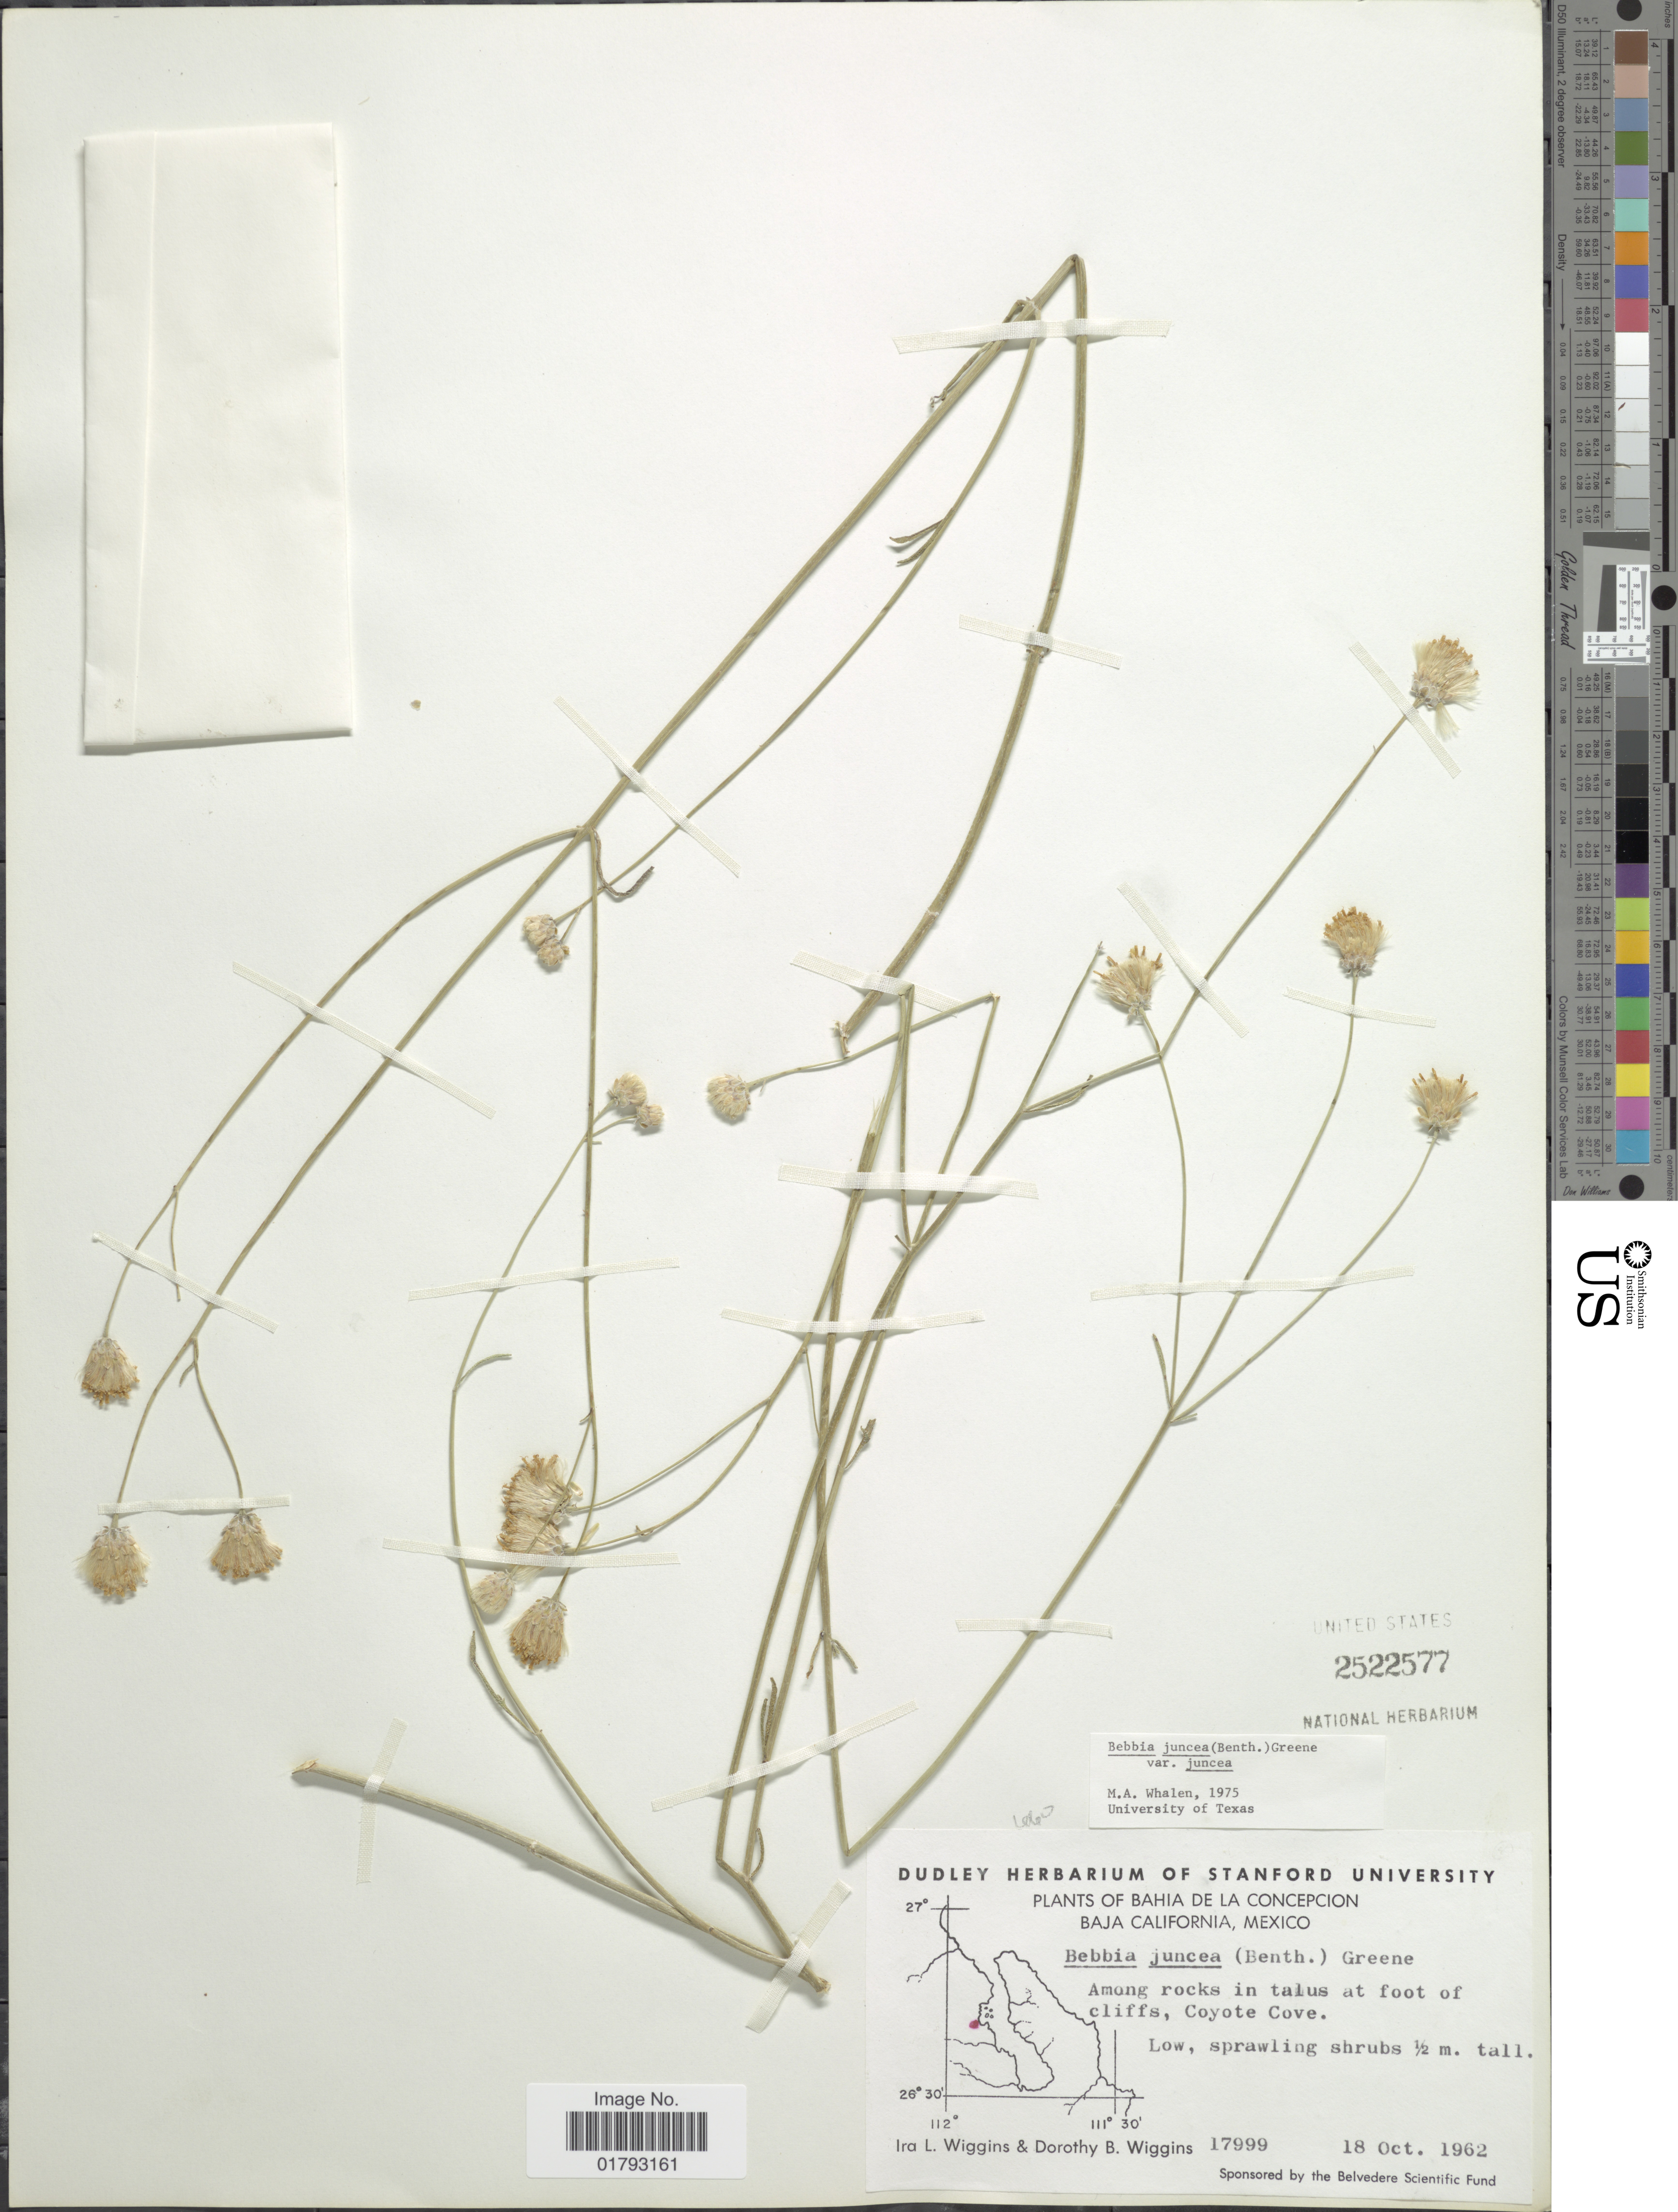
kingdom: Plantae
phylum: Tracheophyta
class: Magnoliopsida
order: Asterales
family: Asteraceae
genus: Bebbia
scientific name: Bebbia juncea var. juncea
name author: (Benth.) Greene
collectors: I. L. Wiggins & D. B. Wiggins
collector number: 17999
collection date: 1962-10-18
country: Mexico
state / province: Baja California Sur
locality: Bahia de la concepcion, Baja California. Mexico. Coyote Cove.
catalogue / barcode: US 2522577